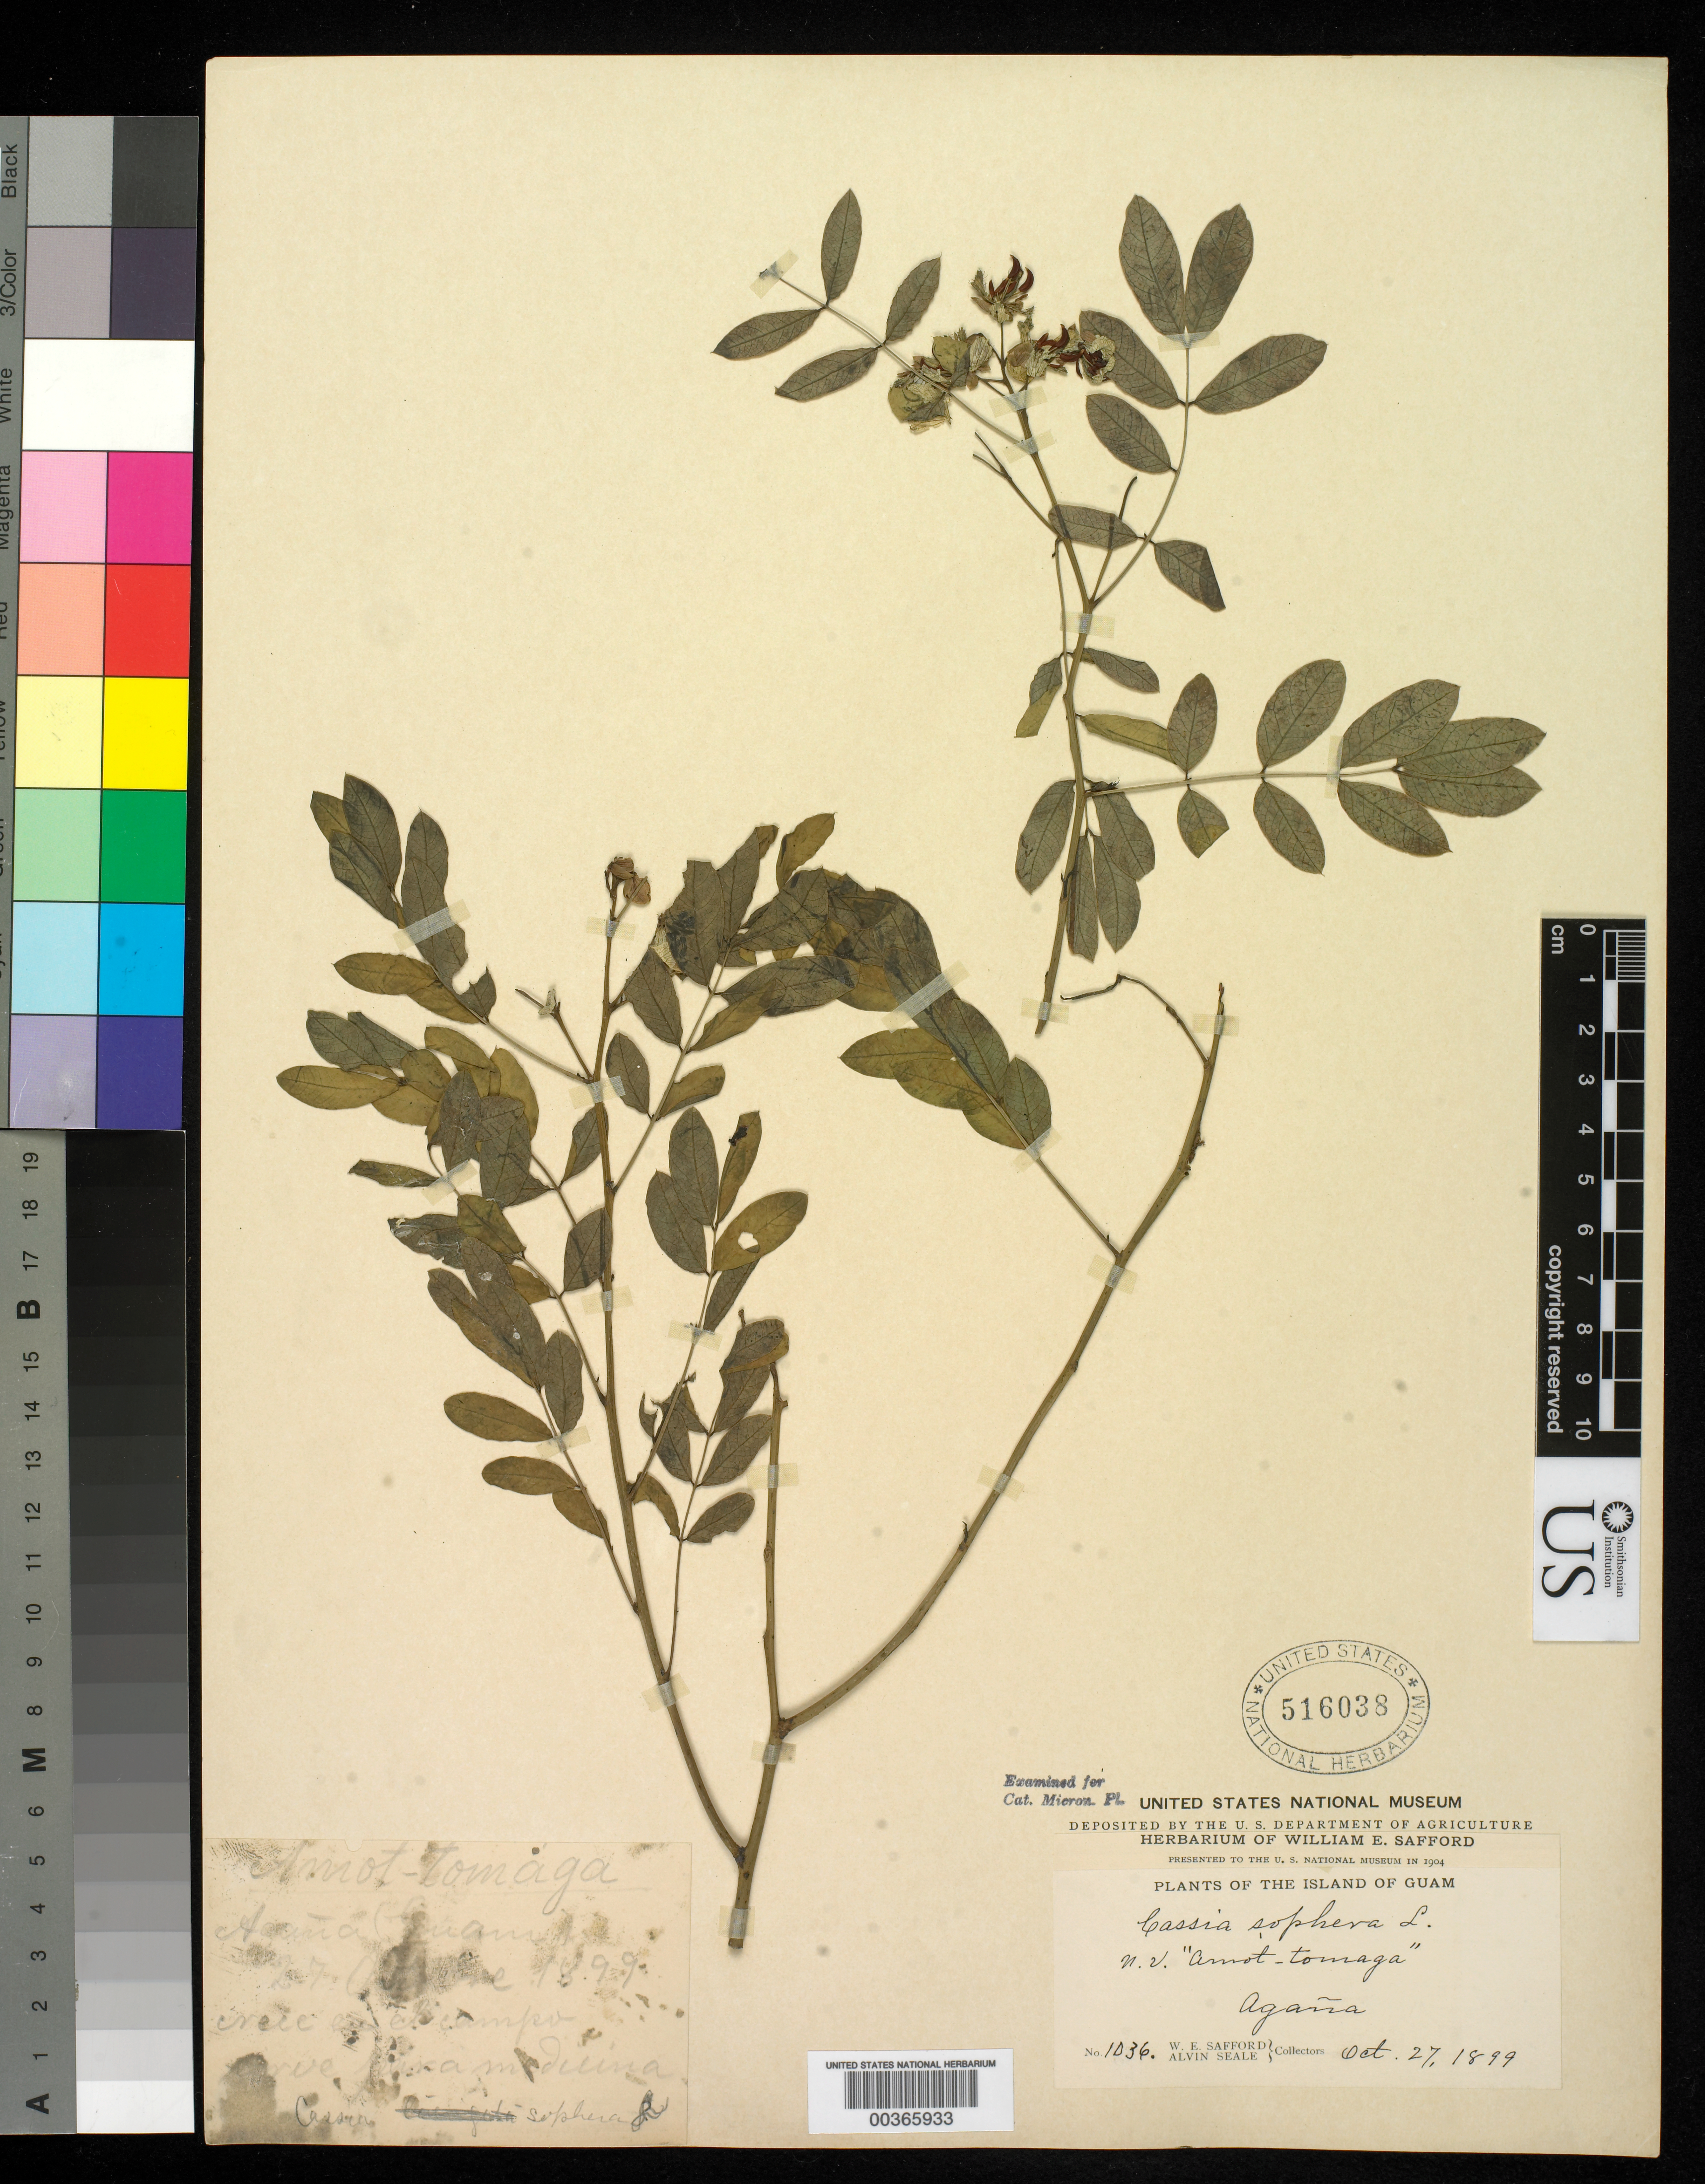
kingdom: Plantae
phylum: Tracheophyta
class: Magnoliopsida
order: Fabales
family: Fabaceae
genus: Senna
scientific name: Senna sophera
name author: (L.) Roxb.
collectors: W. E. Safford & A. Seale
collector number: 1036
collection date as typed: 27 Oct 1899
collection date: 1899-10-27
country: Guam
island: Guam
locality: Agana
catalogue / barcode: US 516038